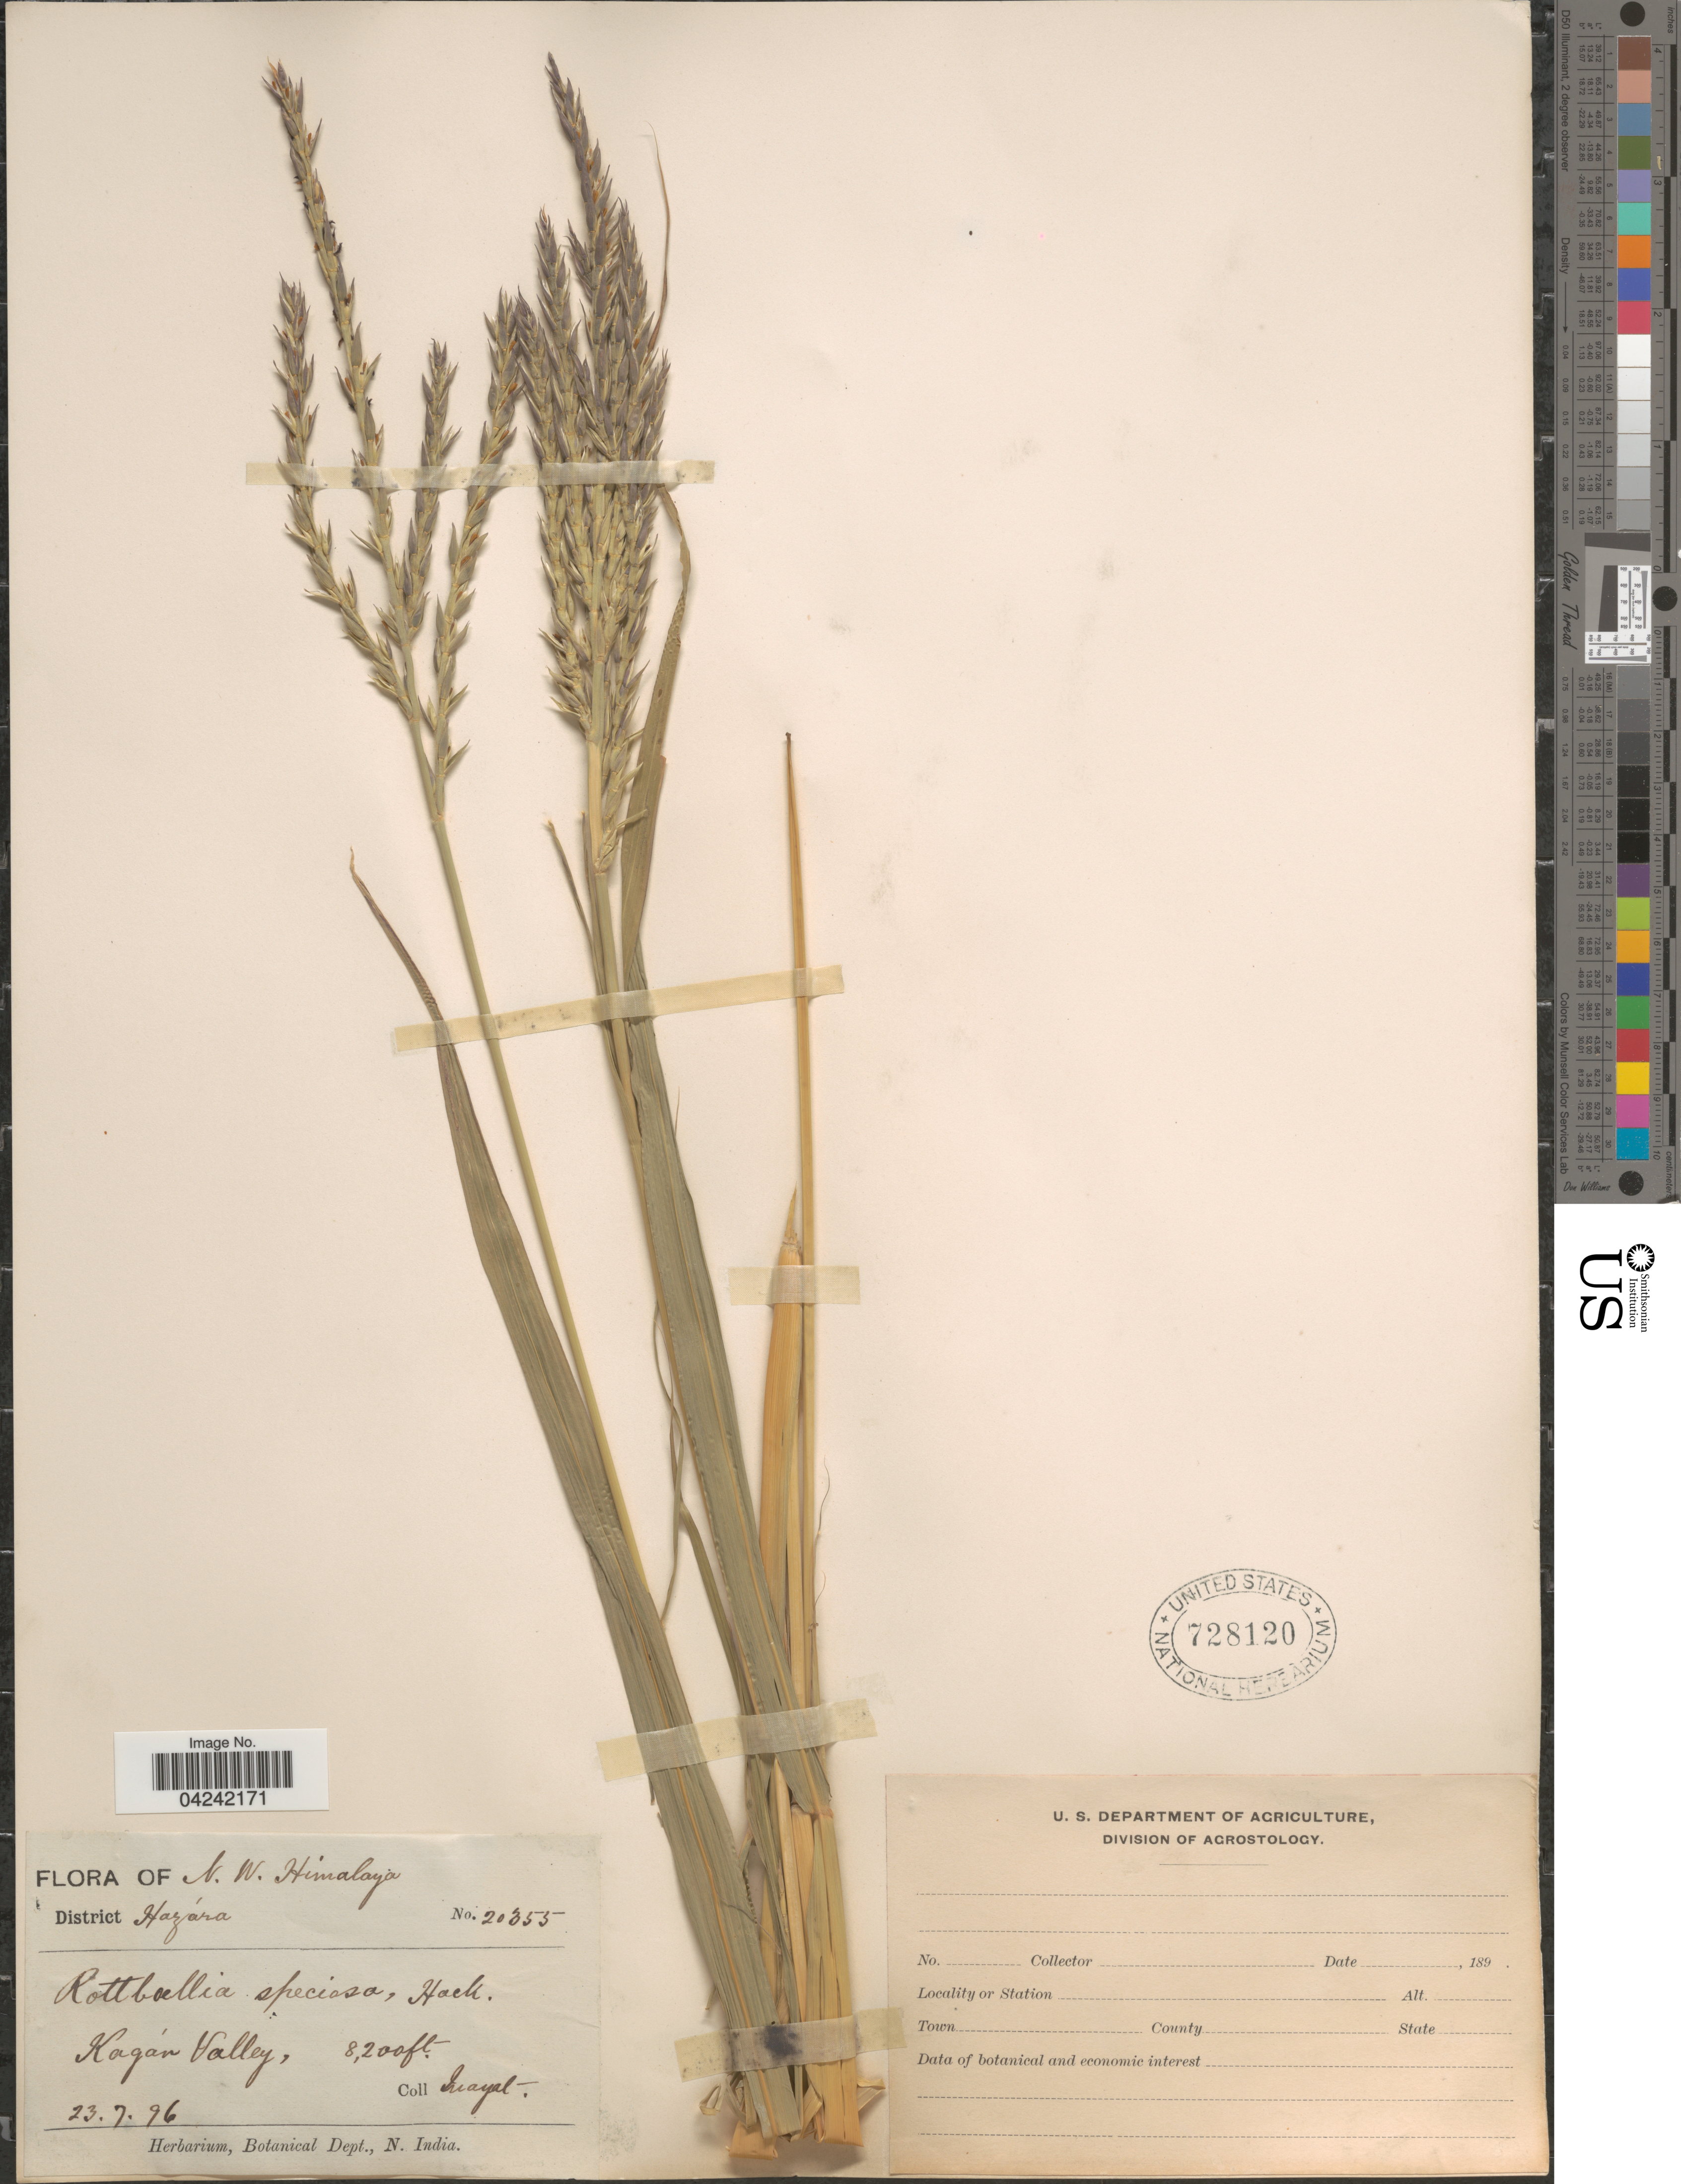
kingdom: Plantae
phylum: Tracheophyta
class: Liliopsida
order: Poales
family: Poaceae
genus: Phacelurus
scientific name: Phacelurus speciosus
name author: (Steud.) C. E. Hubb.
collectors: -. Inayat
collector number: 20355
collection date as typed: Transcribed d/m/y: 23/7/96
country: Pakistan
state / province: Khyber Pakhtunkhwa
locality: N.W. Himalaya. District Hazára. Kagán Valley.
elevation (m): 2499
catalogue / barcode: US 728120